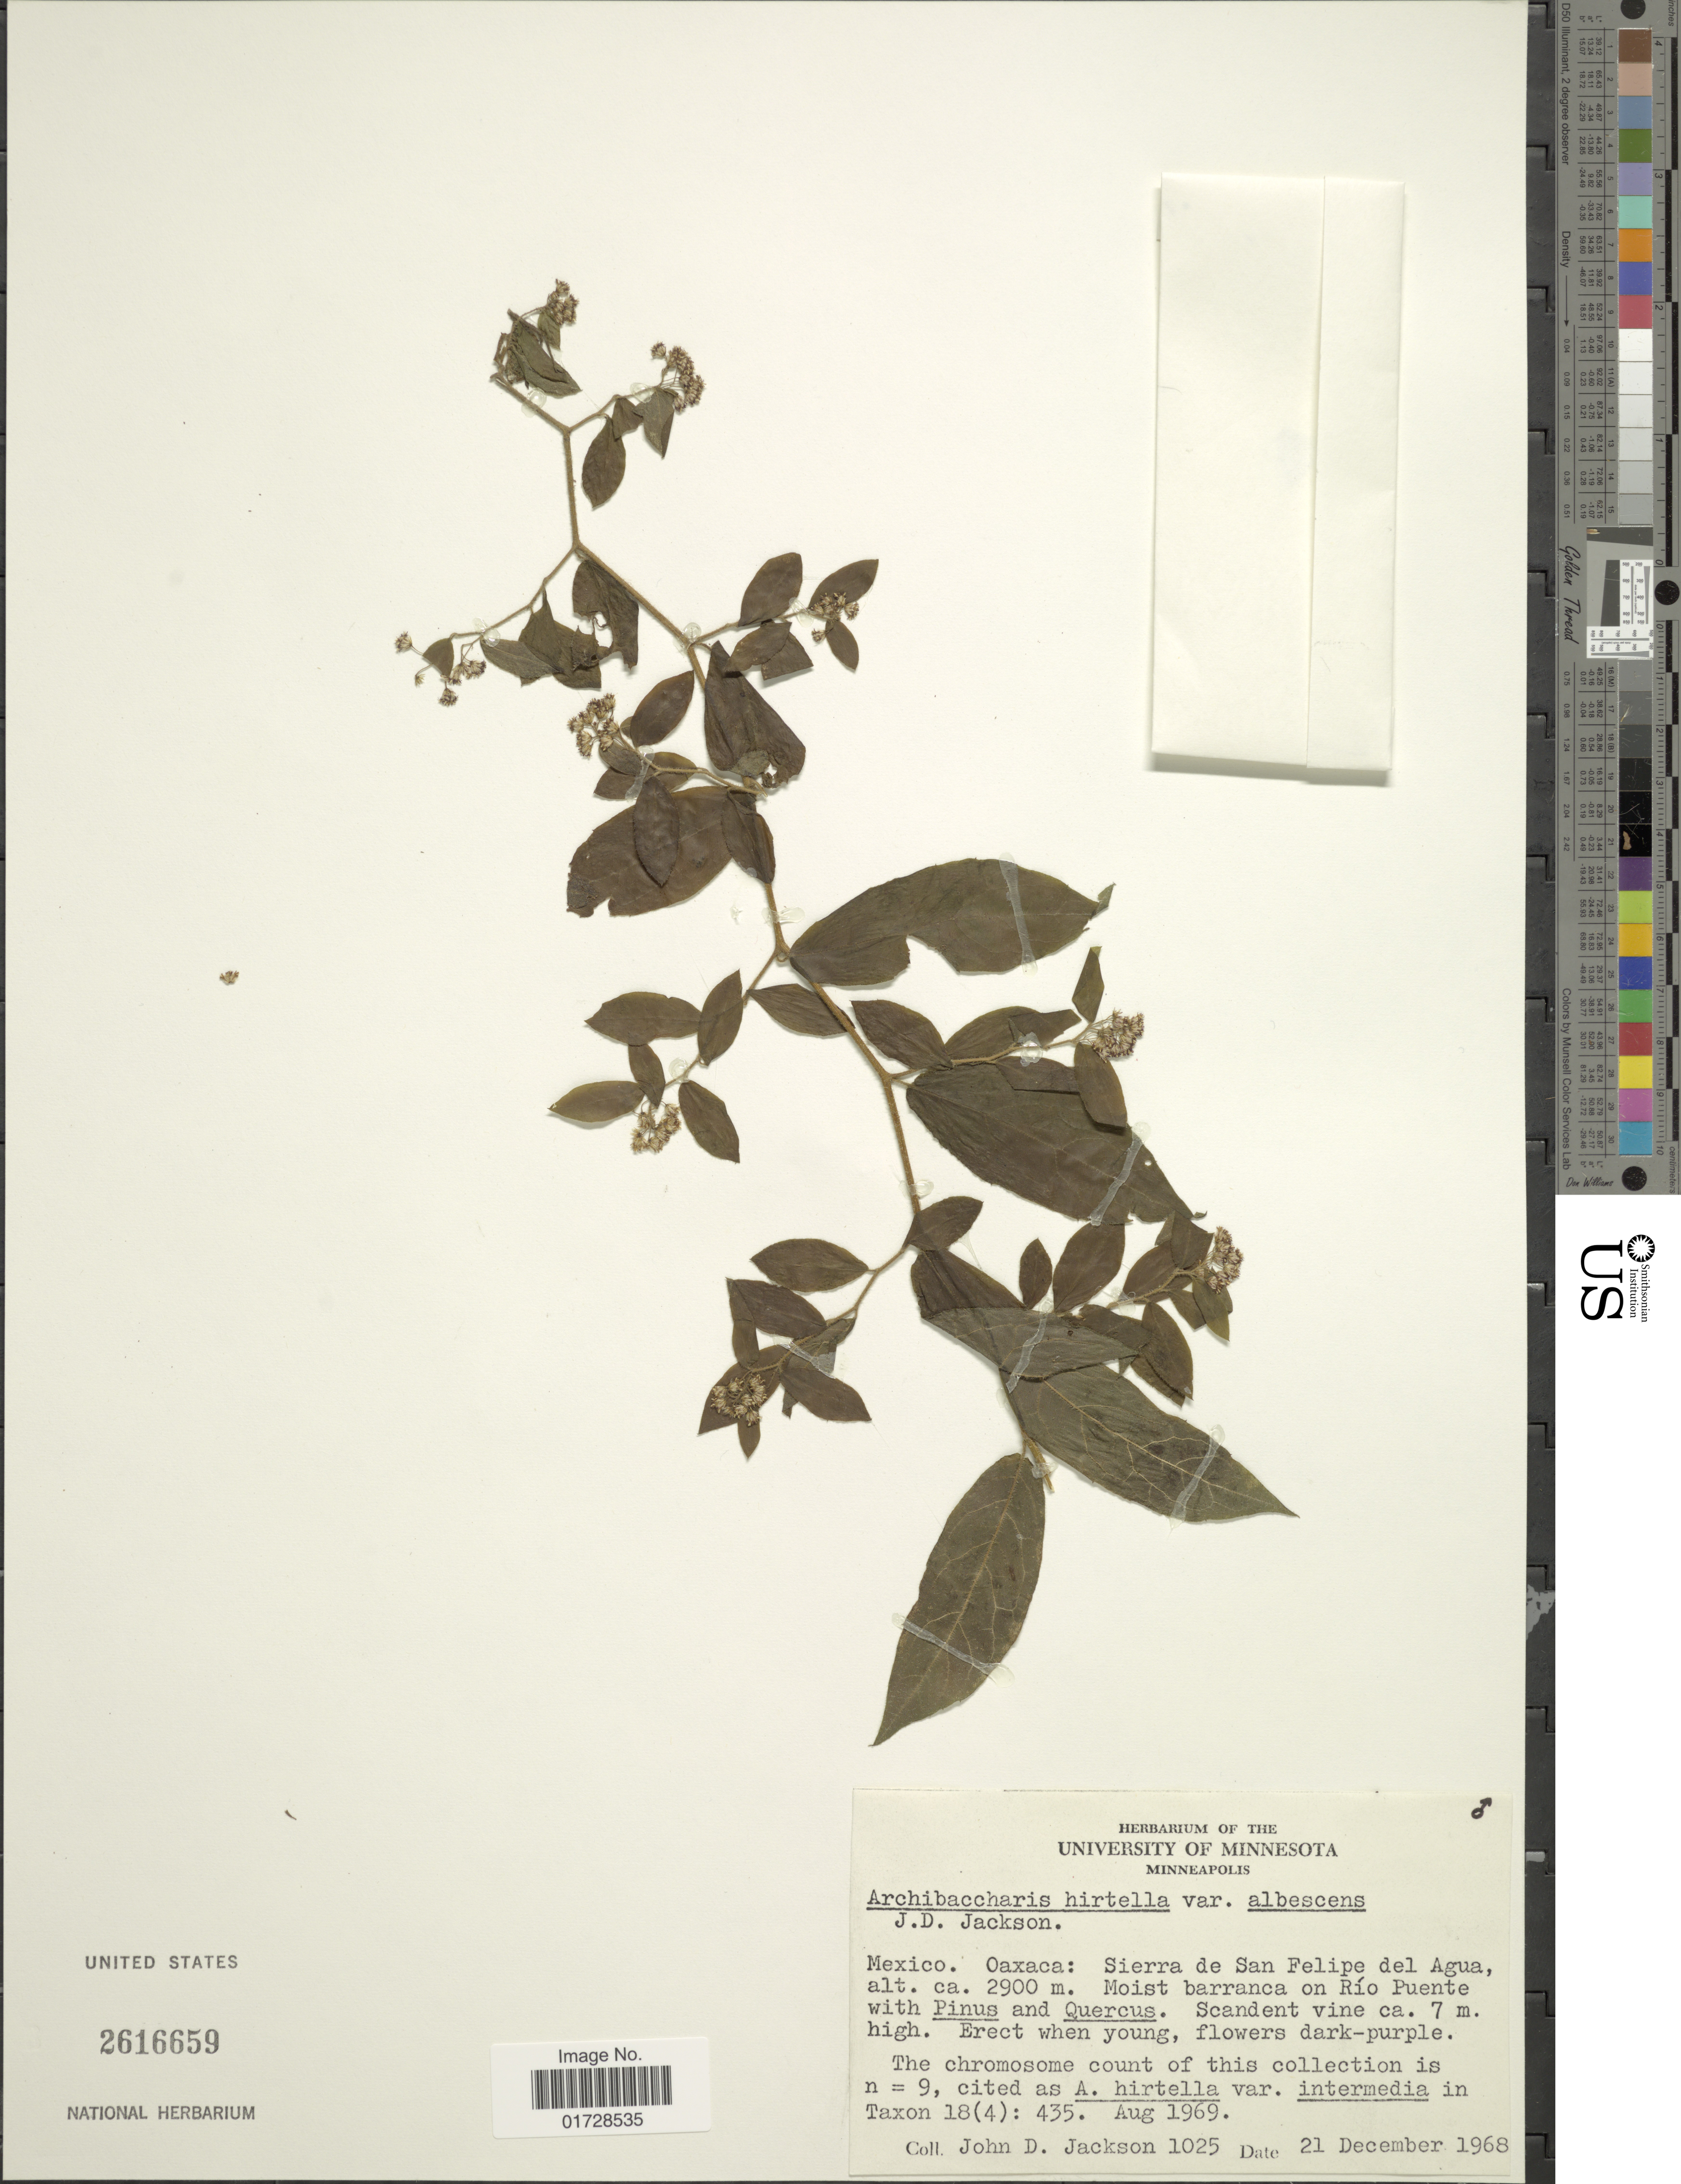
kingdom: Plantae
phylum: Tracheophyta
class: Magnoliopsida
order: Asterales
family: Asteraceae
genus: Archibaccharis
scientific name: Archibaccharis hirtella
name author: (DC.) Heering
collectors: J. Jackson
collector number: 1025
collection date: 1968-12-21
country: Mexico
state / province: Oaxaca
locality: Sierra de San Felipe del Agua, barranca on Rio Puente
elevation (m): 2900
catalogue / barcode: US 2616659